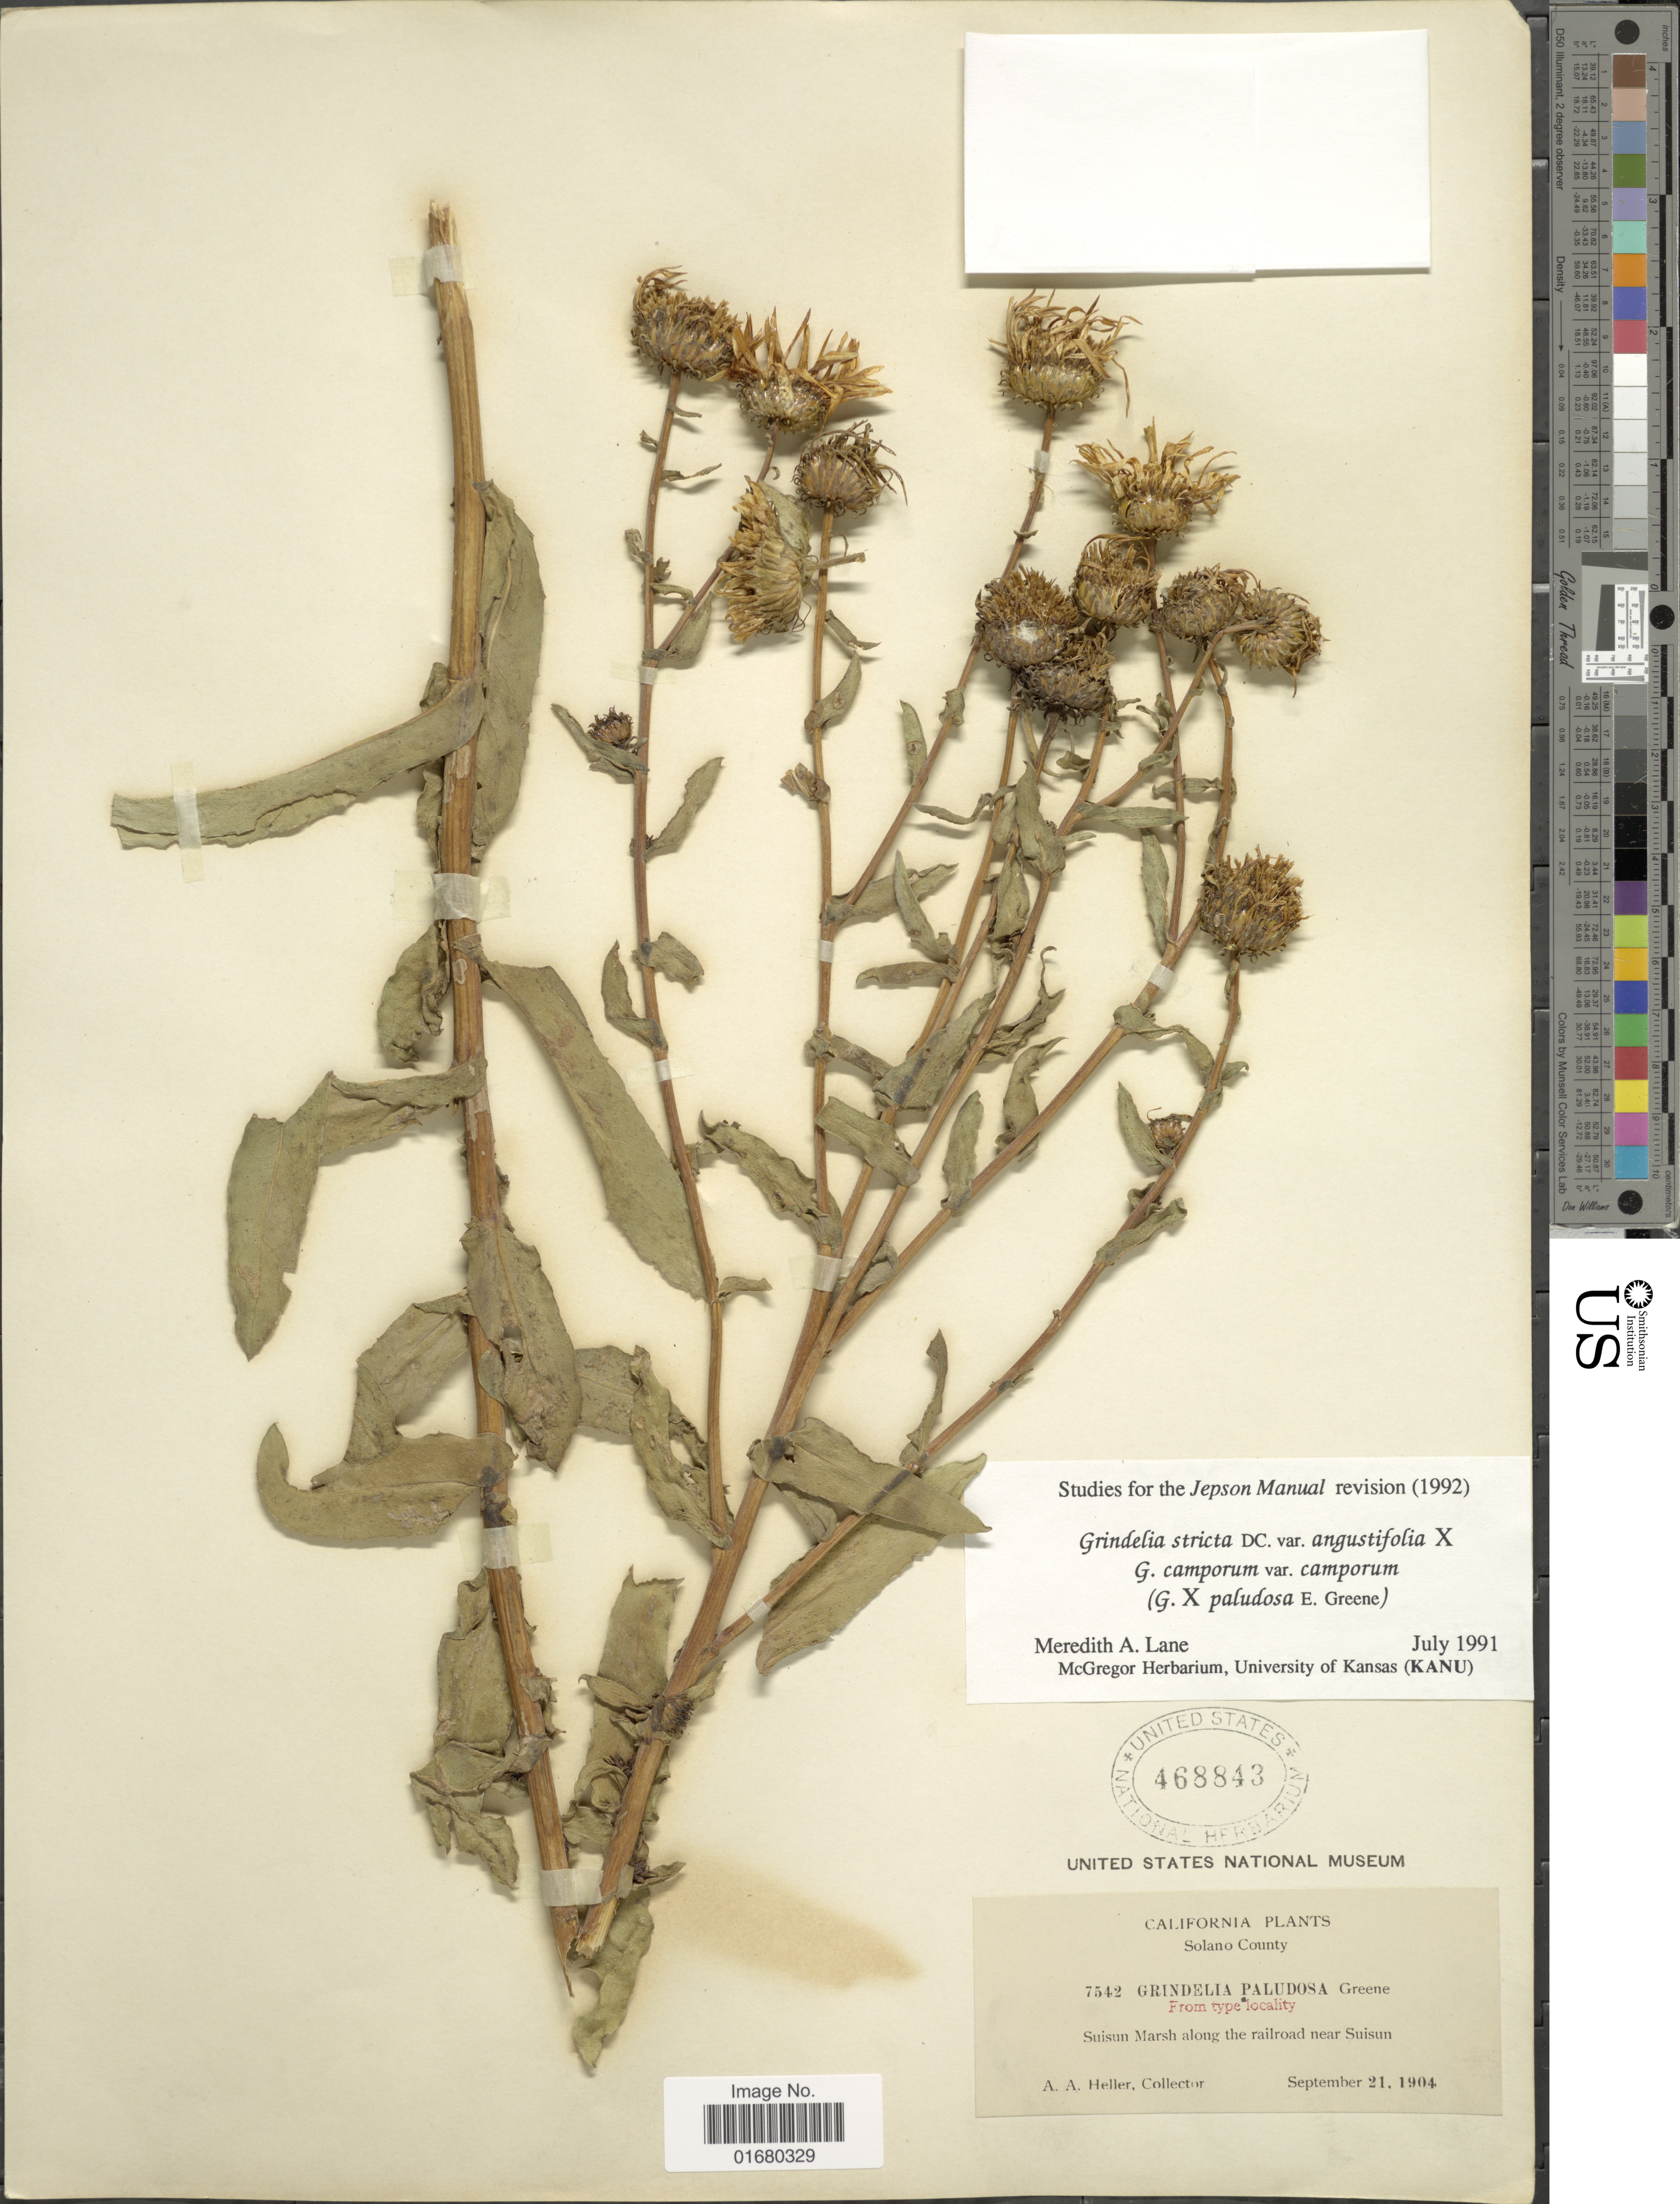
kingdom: Plantae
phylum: Tracheophyta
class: Magnoliopsida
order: Asterales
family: Asteraceae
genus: Grindelia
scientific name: Grindelia stricta var. angustifolia x G. camporum Greene var. camporum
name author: (A. Gray) M.A. Lane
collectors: A. A. Heller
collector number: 7542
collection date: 1904-09-21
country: United States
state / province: California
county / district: Solano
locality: Solano County, Suisun Marsh along the railroad near Suisun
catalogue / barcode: US 468843